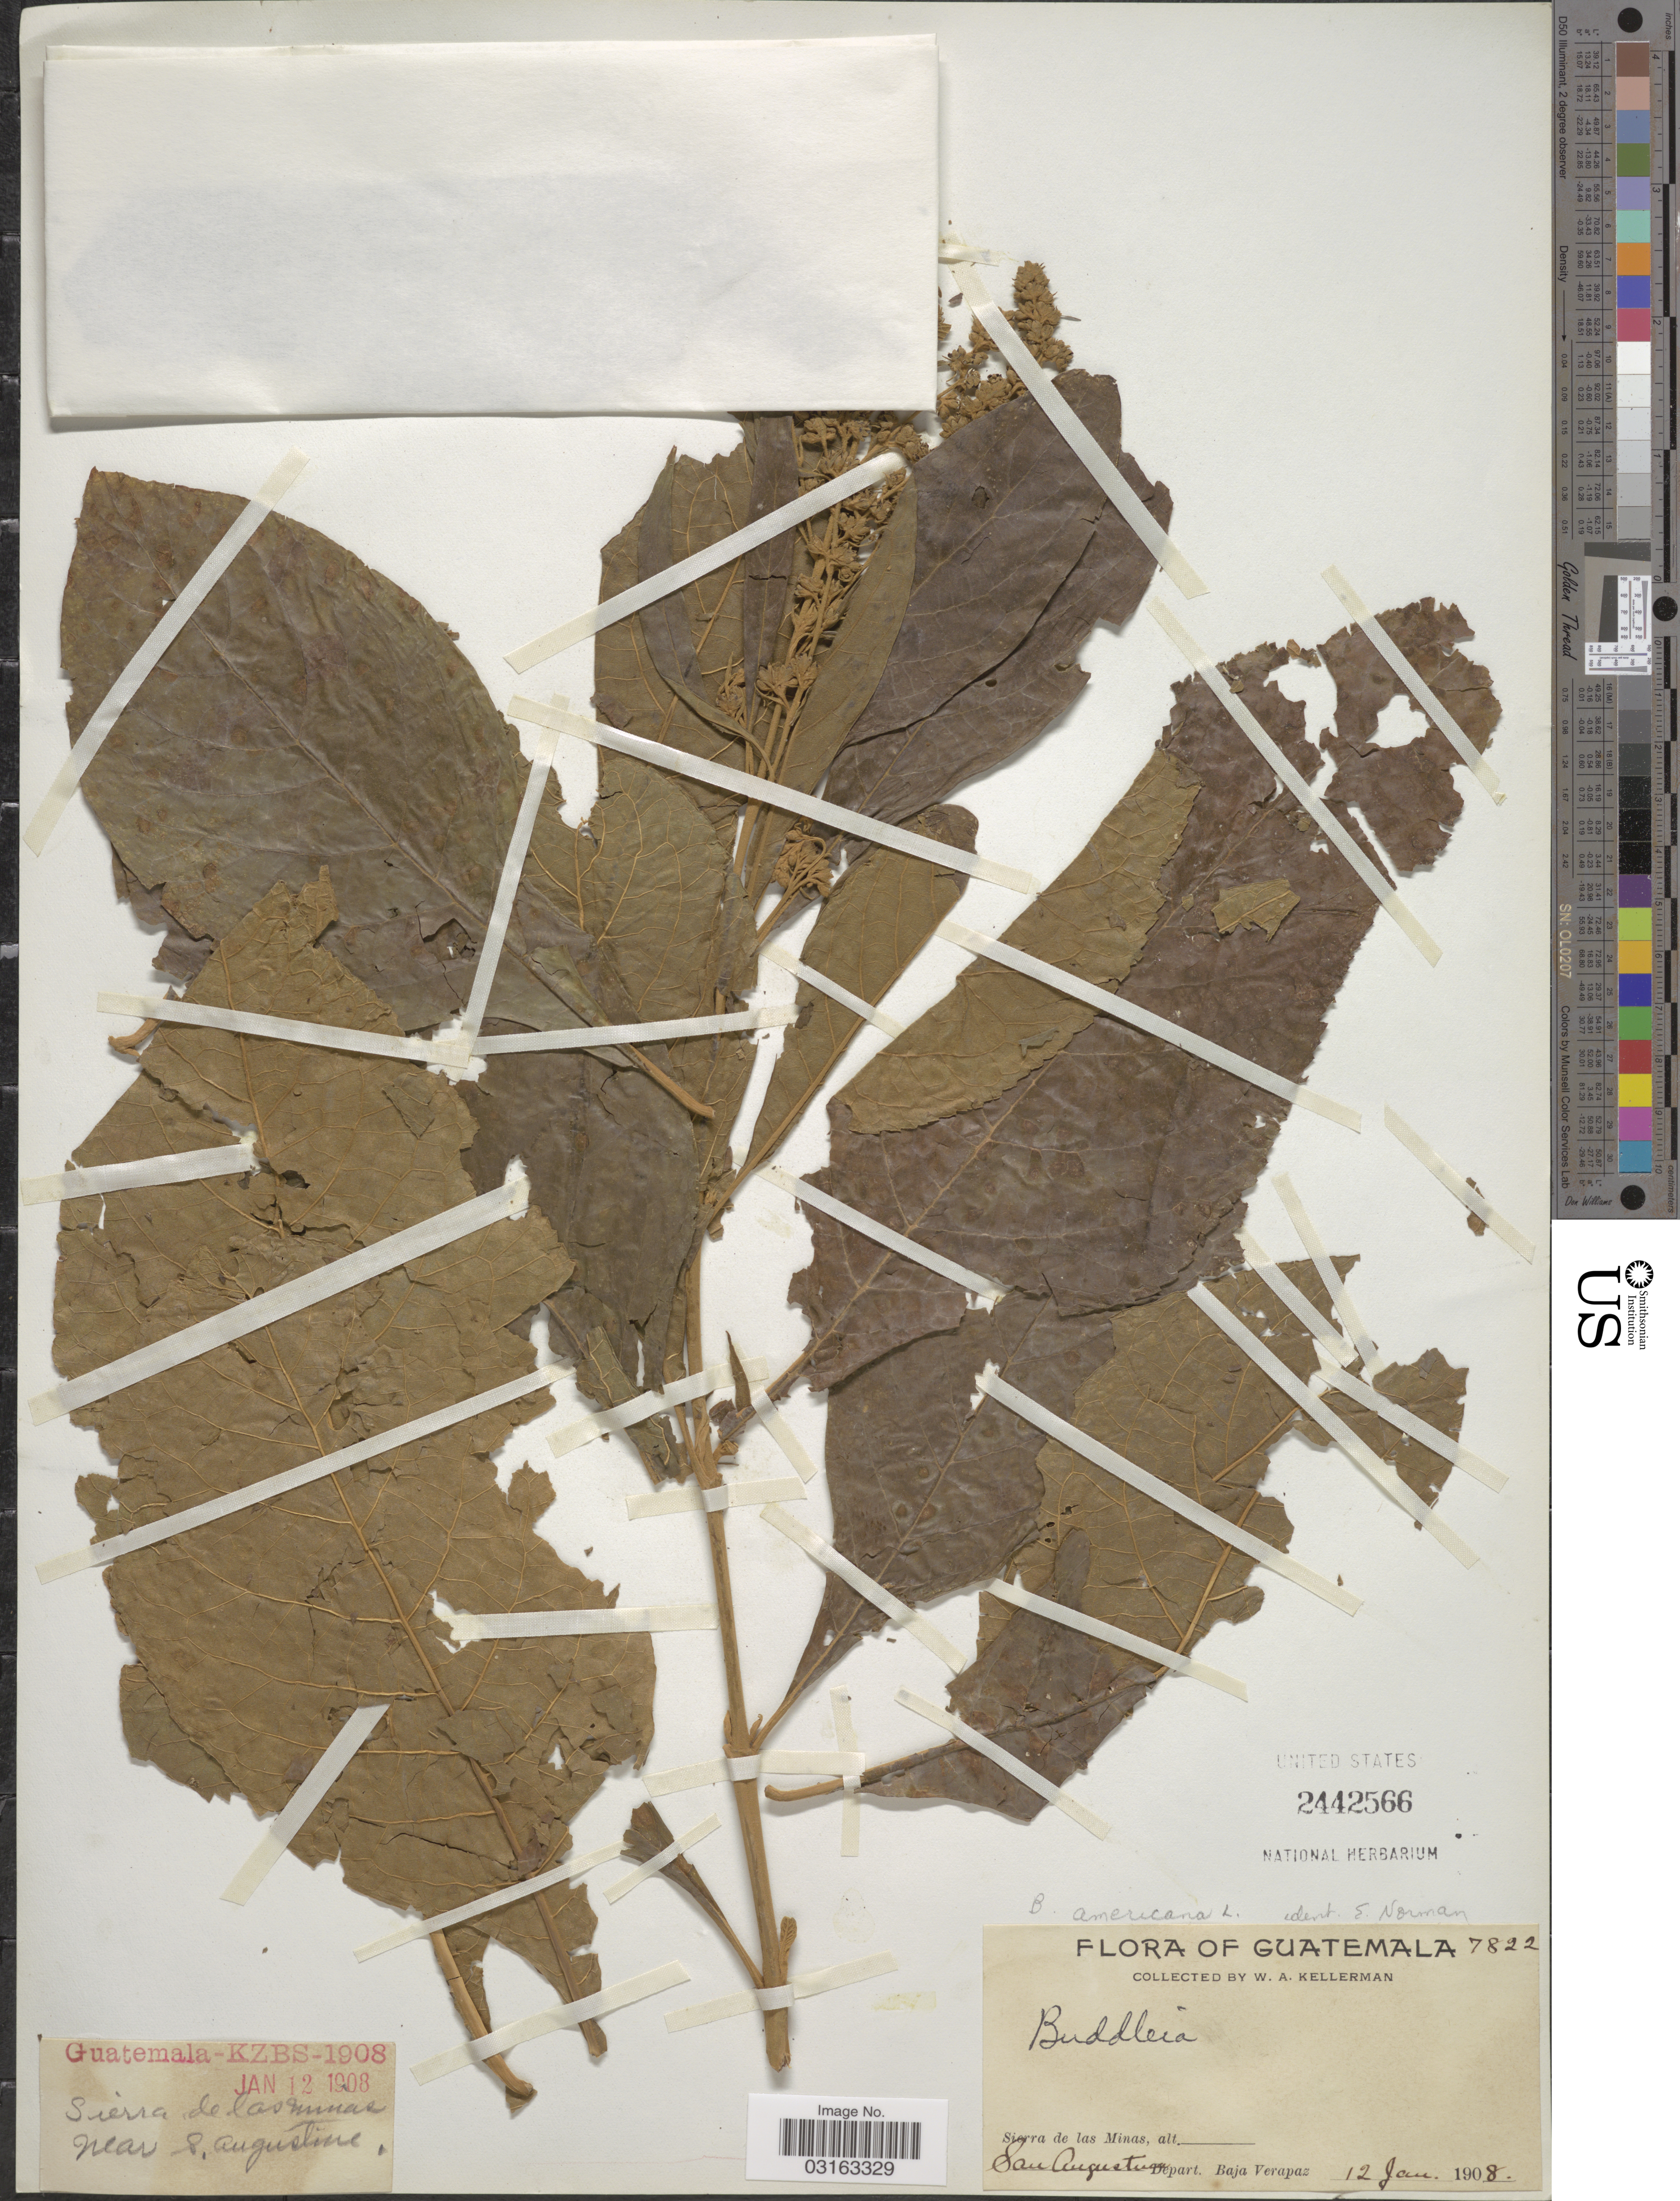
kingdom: Plantae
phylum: Tracheophyta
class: Magnoliopsida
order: Lamiales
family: Scrophulariaceae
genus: Buddleja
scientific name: Buddleja americana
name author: L.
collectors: W. Kellerman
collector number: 7822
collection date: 1908-01-12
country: Guatemala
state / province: Baja Verapaz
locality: Sierra de las Minas near San Augustine. Depart. Baja Verapaz.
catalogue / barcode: US 2442566